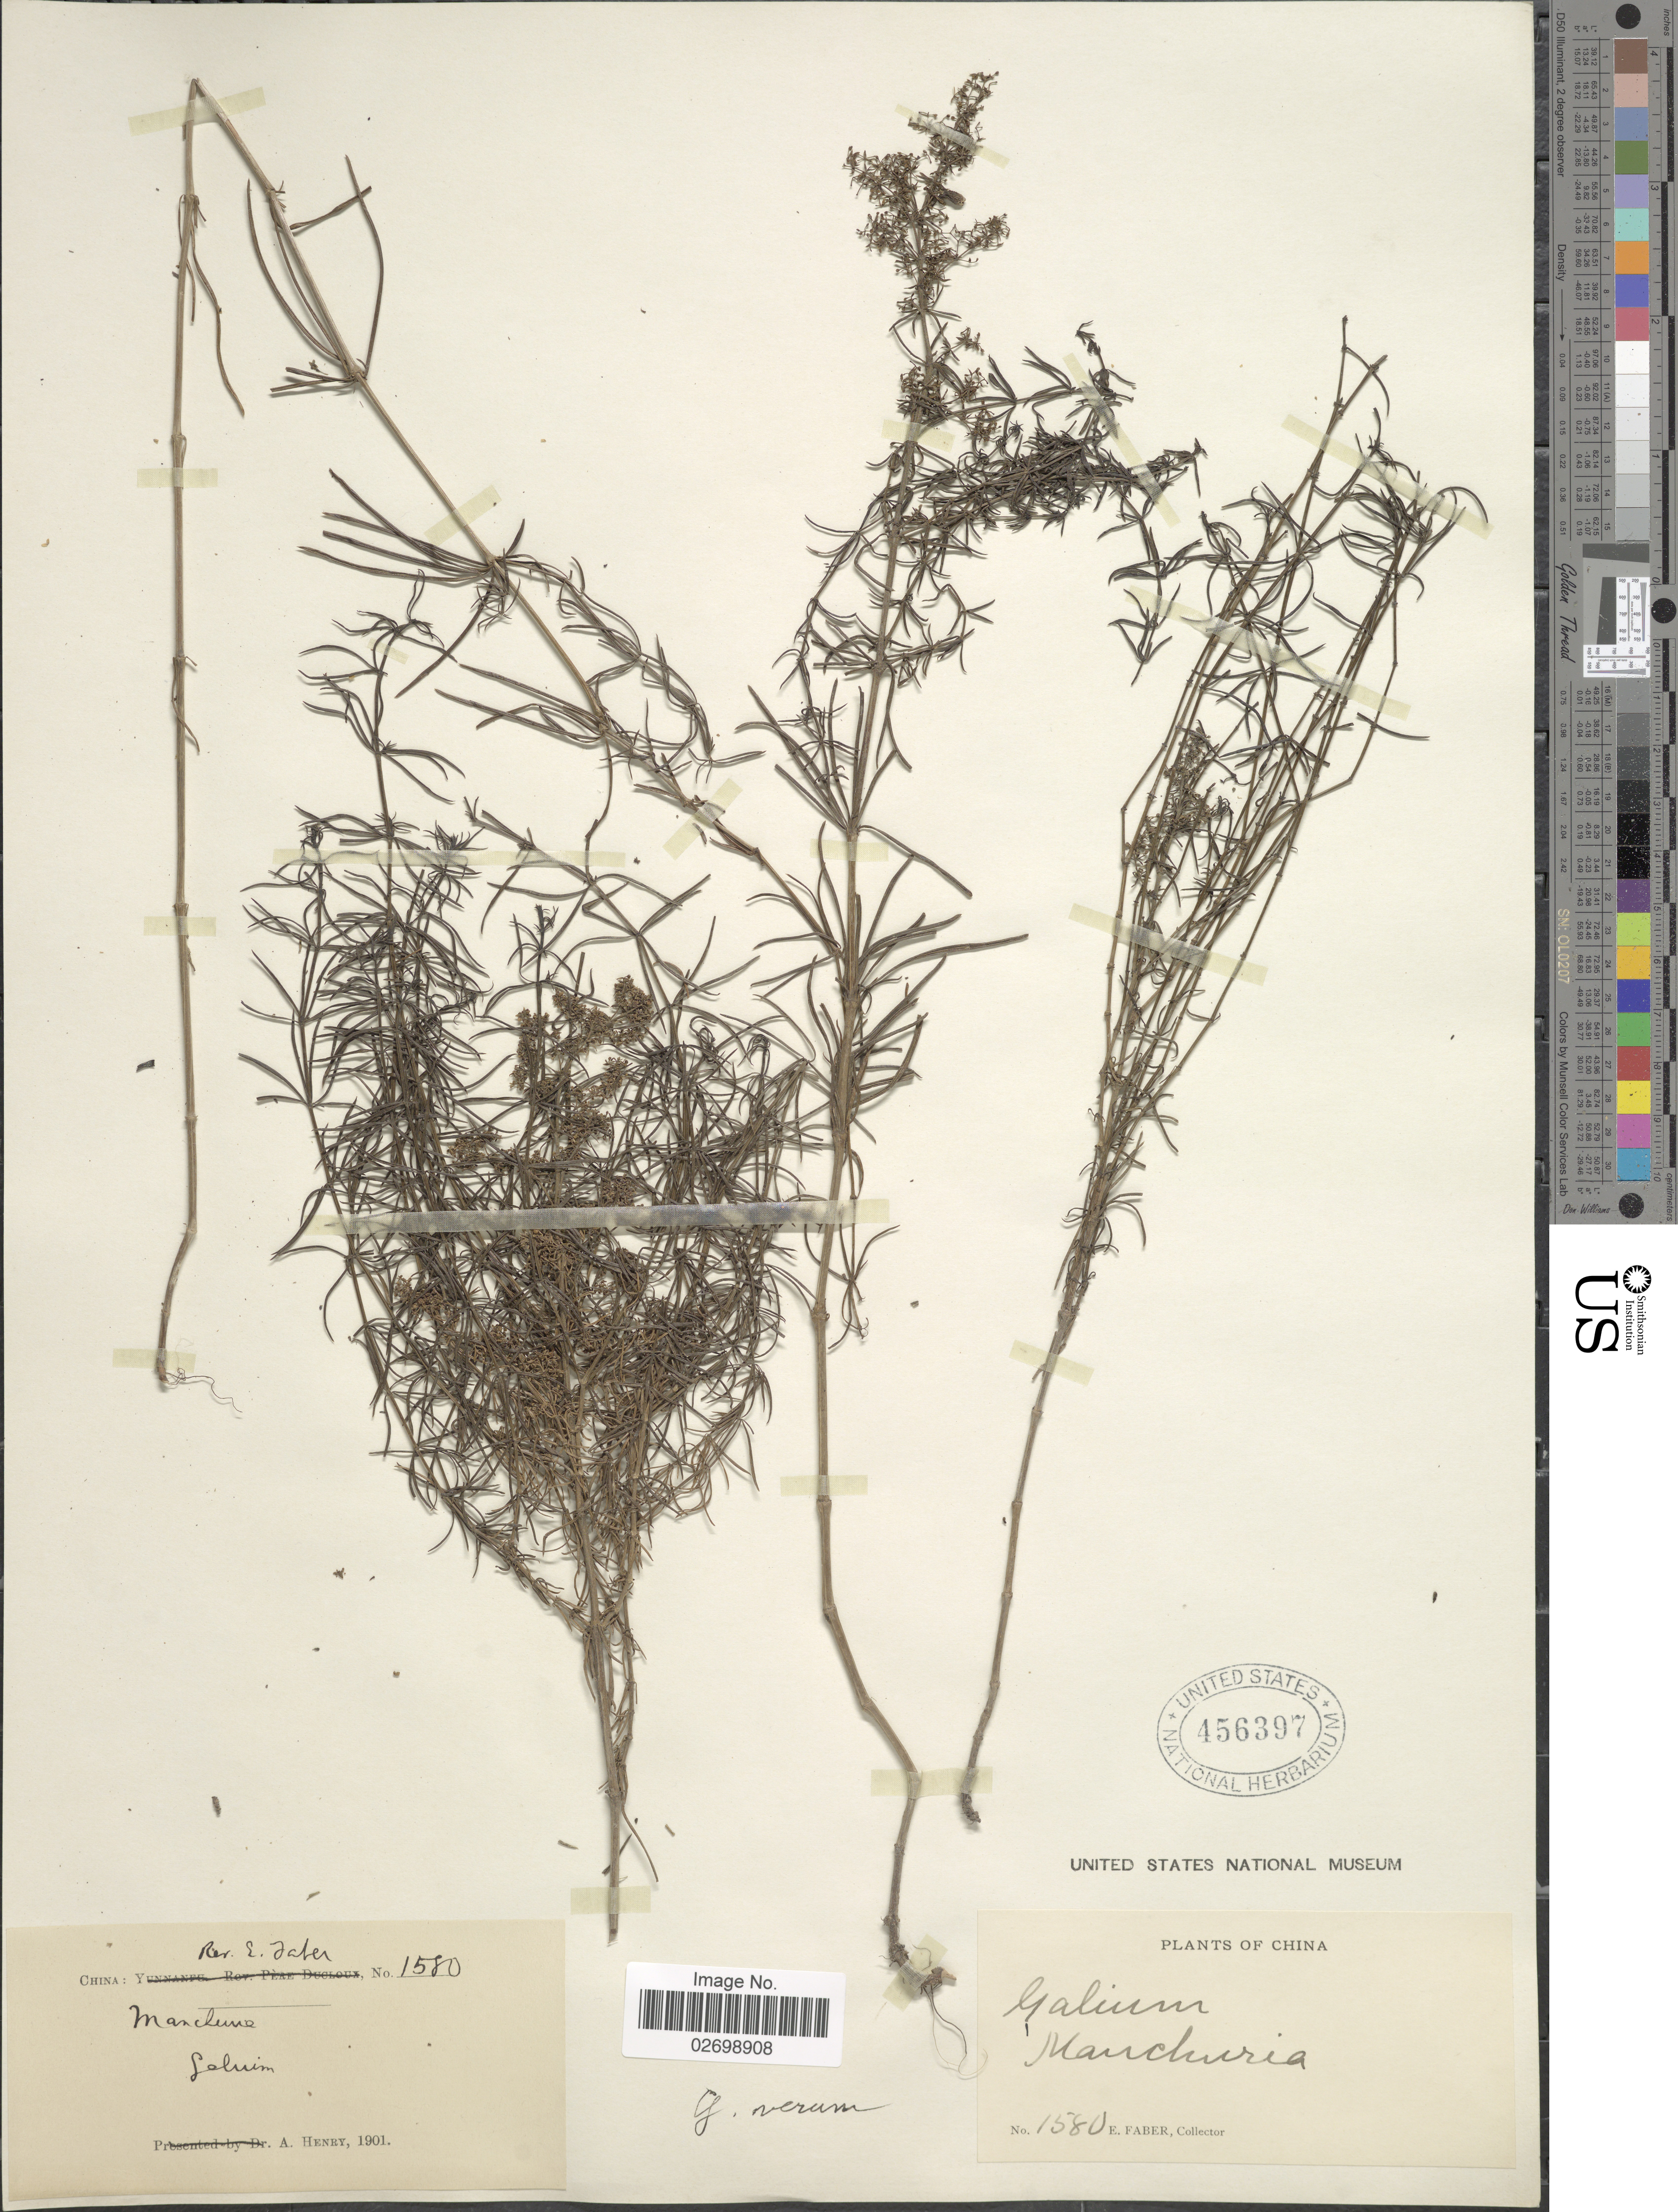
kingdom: Plantae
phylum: Tracheophyta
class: Magnoliopsida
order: Gentianales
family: Rubiaceae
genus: Galium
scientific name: Galium verum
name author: L.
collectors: E. Faber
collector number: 1580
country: China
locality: Manchuria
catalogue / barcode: US 456397